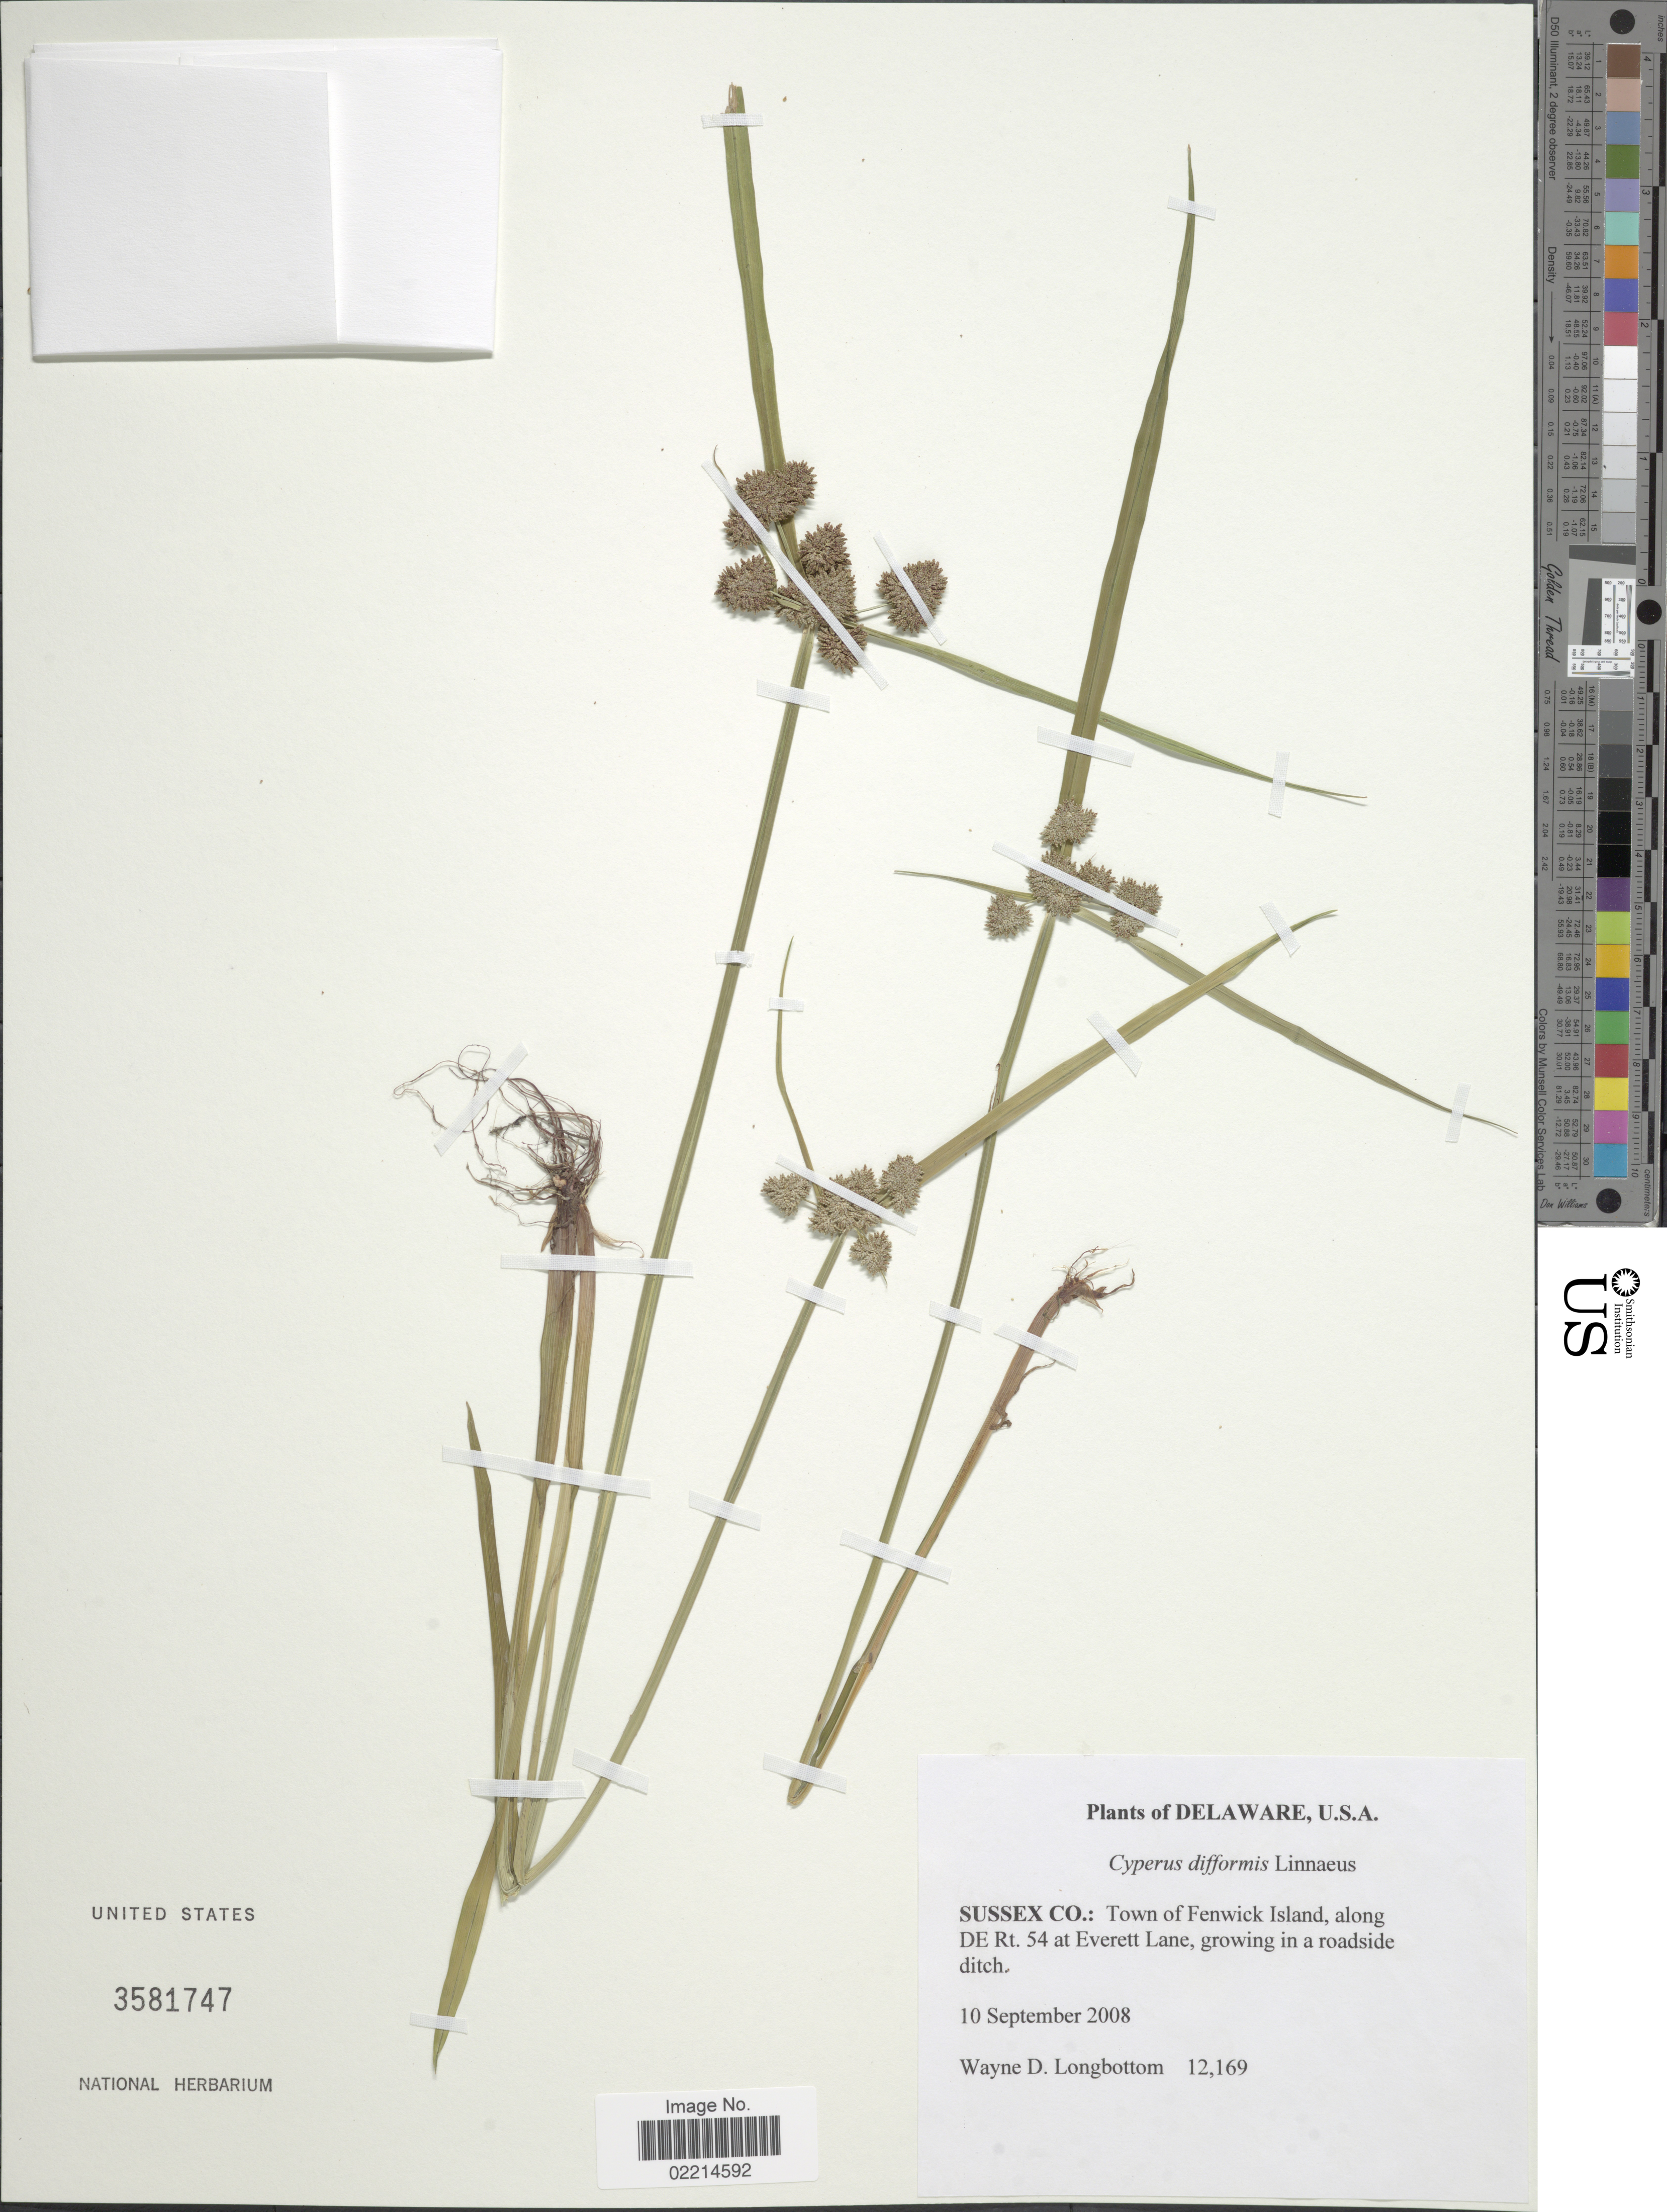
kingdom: Plantae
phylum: Tracheophyta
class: Liliopsida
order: Poales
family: Cyperaceae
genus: Cyperus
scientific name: Cyperus difformis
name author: L.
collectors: W. D. Longbottom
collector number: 12169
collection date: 2008-09-10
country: United States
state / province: Delaware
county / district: Sussex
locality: Sussex Co.: Town of Fenwick Island, along DE Rt. 54 at Everett Lane, in a roadside ditch.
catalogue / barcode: US 3581747